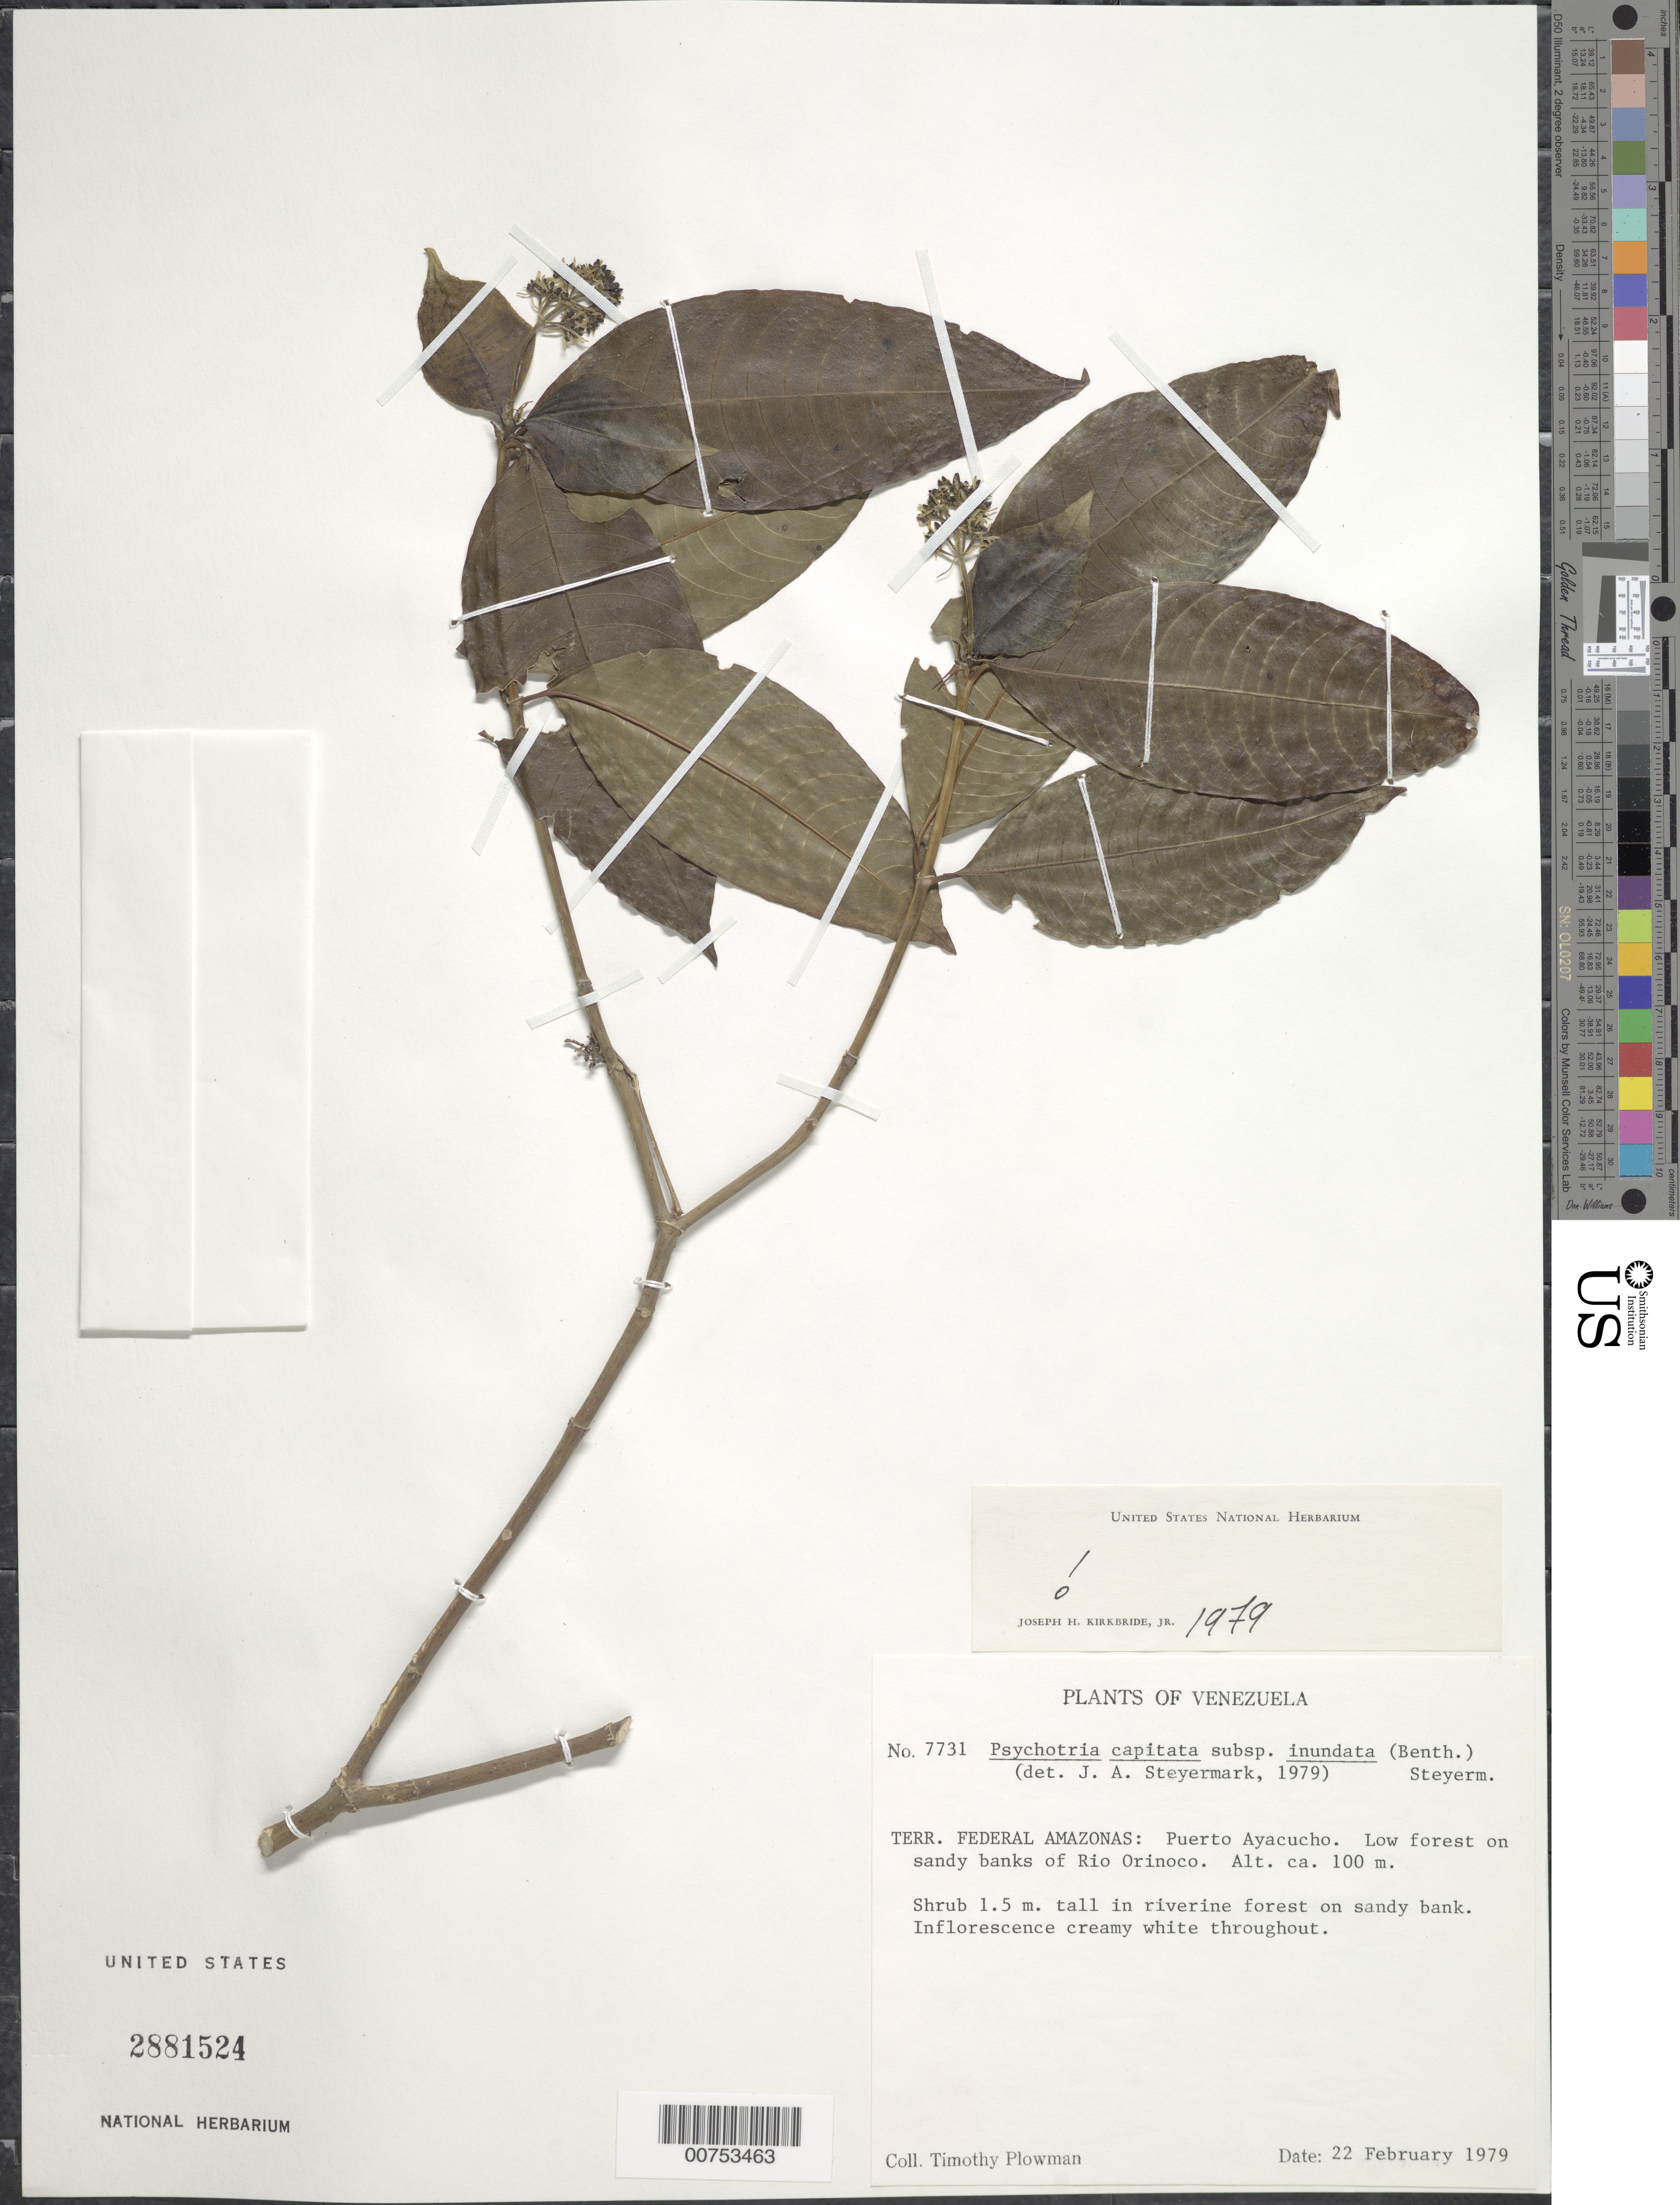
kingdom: Plantae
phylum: Tracheophyta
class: Magnoliopsida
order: Gentianales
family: Rubiaceae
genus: Psychotria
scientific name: Psychotria capitata subsp. inundata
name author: (Benth.) Steyerm.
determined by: Kirkbride, J. H.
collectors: T. Plowman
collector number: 7731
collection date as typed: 22-Feb-79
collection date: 1979-02-22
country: Venezuela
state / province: Amazonas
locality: Puerto Ayacucho, Río Orinoco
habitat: Low riverine forest on sandy river banks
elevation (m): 100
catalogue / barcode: US 2881524